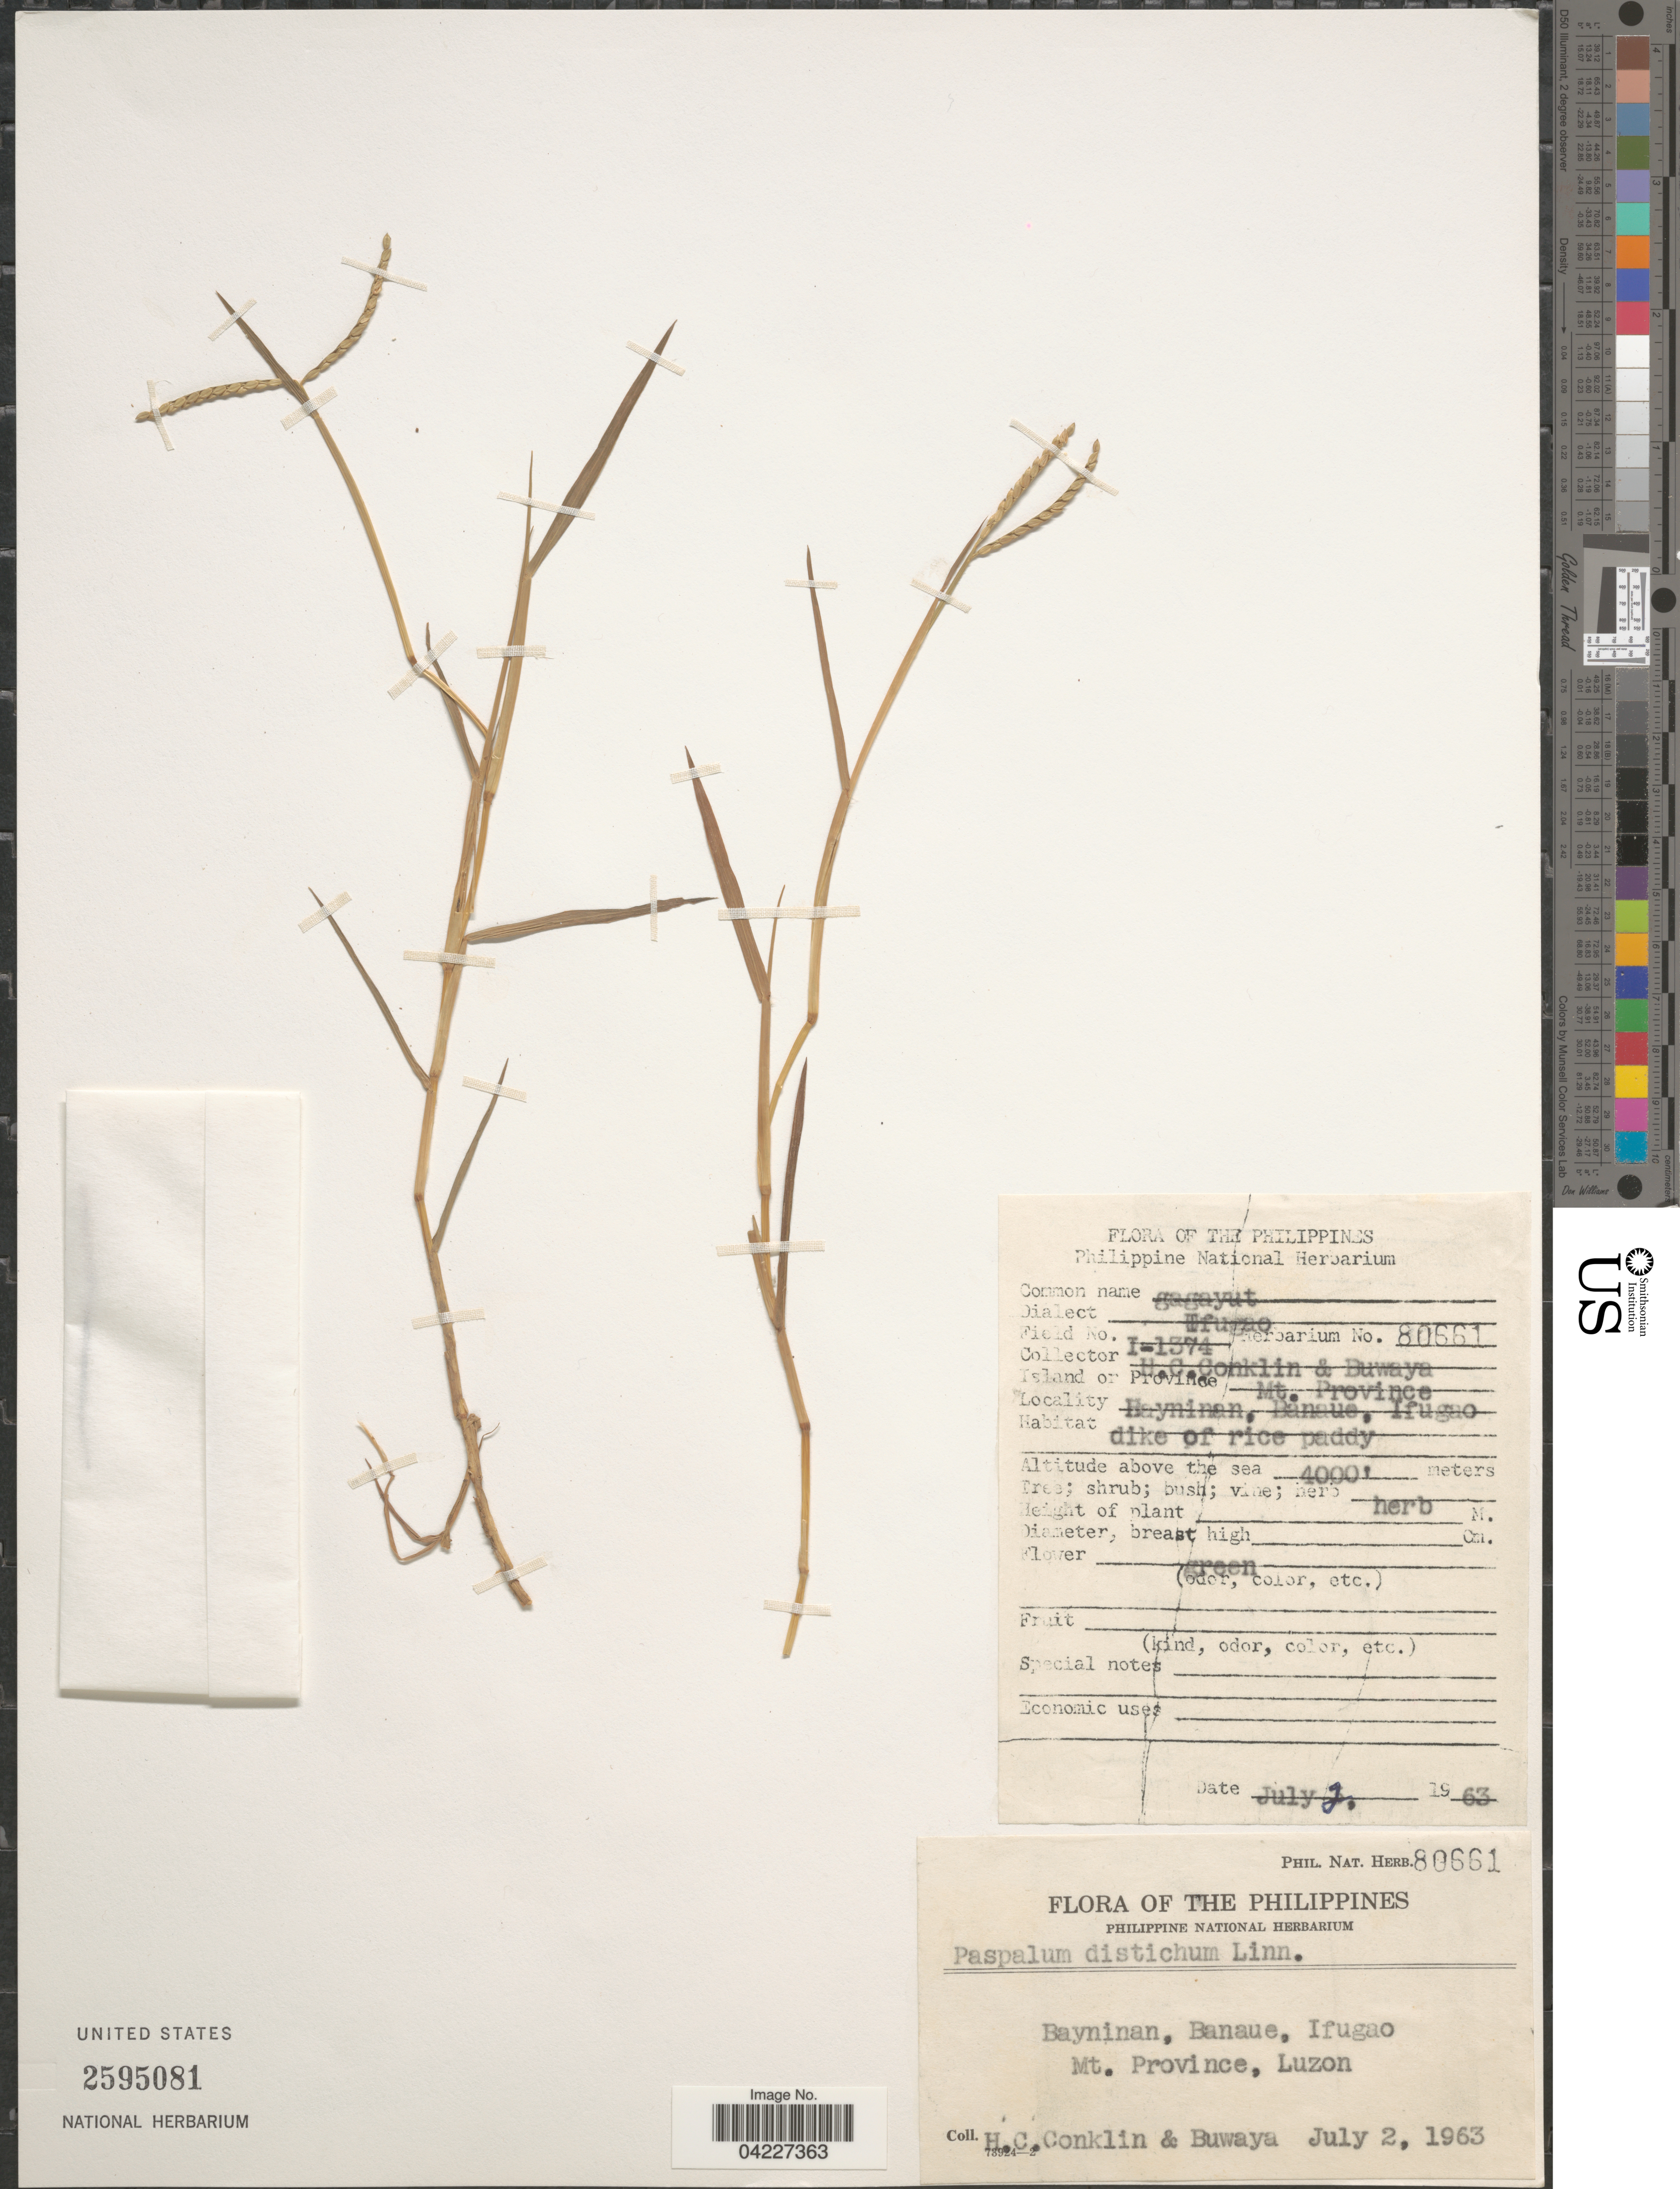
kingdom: Plantae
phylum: Tracheophyta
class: Liliopsida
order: Poales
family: Poaceae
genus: Paspalum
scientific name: Paspalum paspalodes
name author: (Michx.) Scribn.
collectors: H. Conklin & -. Buwaya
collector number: Phil. Nat. Herb. 80661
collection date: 1963-07-02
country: Philippines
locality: Bayninan, Banaue, Ifugao. Mt. Province, Luzon.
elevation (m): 4000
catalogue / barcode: US 2595081